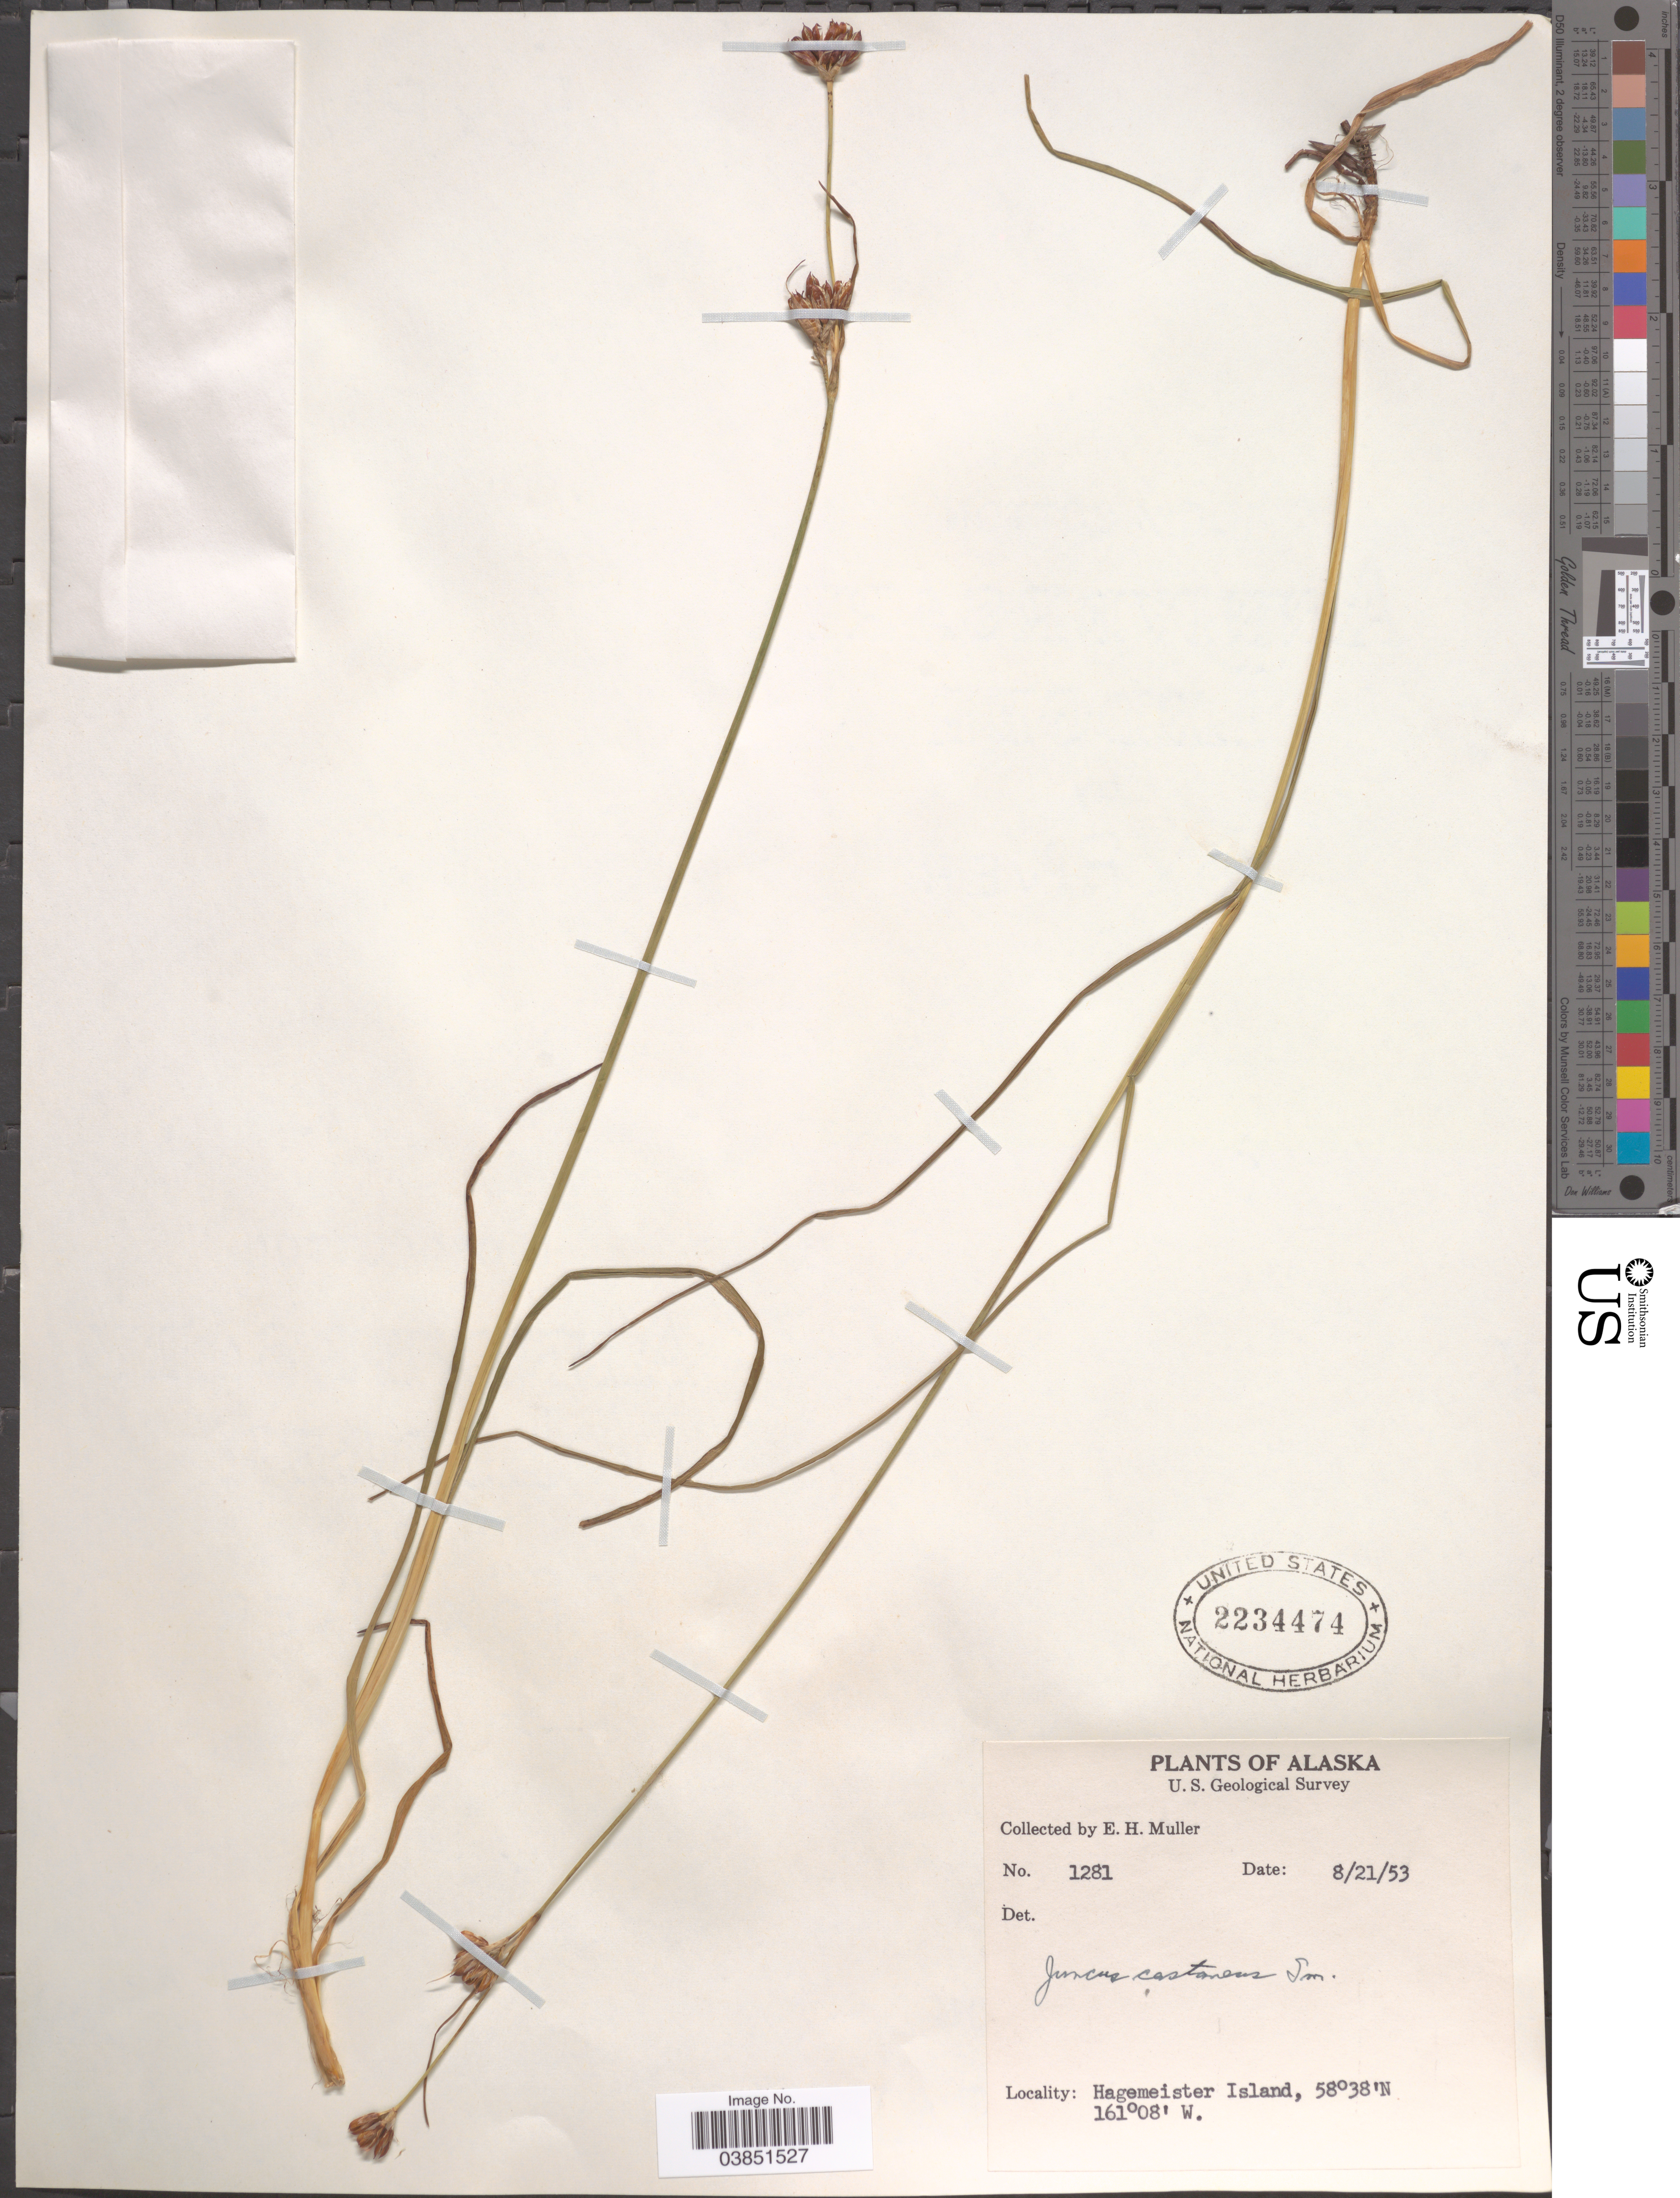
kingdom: Plantae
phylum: Tracheophyta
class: Liliopsida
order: Poales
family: Juncaceae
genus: Juncus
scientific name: Juncus castaneus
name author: Sm.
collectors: E. H. Muller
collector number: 1281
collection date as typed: Transcribed d/m/y: 21/8/53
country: United States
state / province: Alaska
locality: Hagemeister Island.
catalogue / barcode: US 2234474